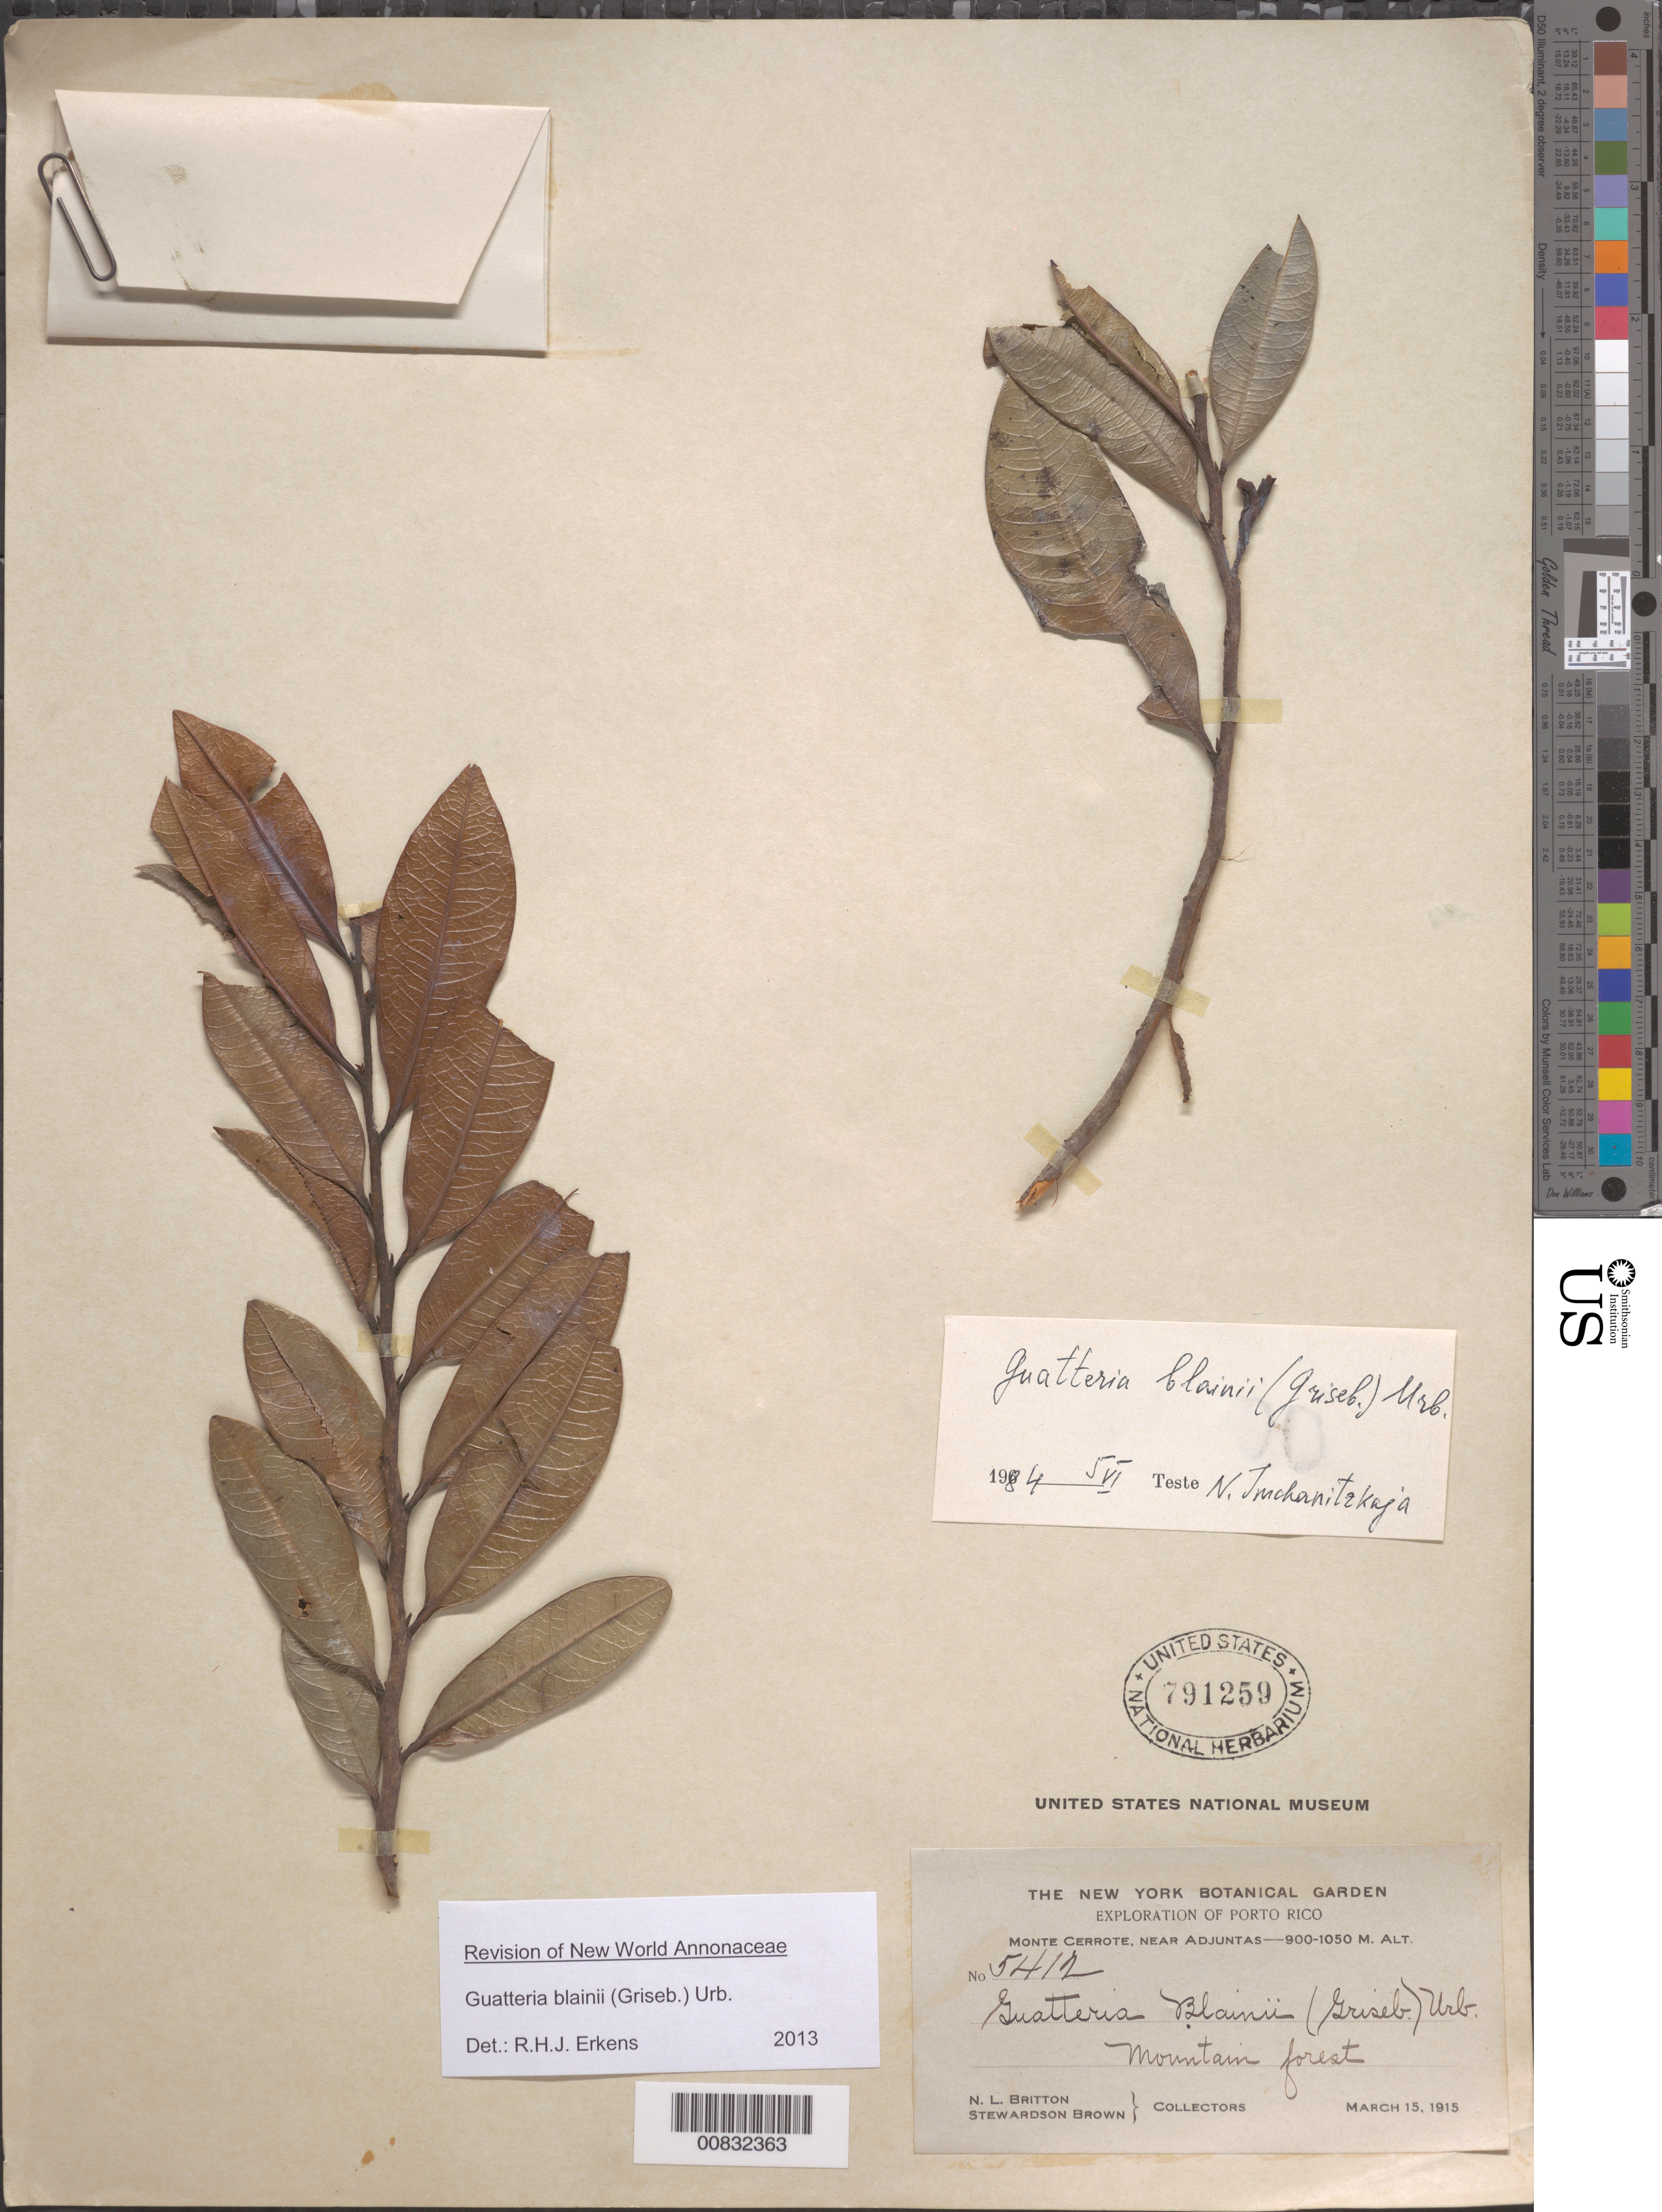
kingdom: Plantae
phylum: Tracheophyta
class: Magnoliopsida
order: Magnoliales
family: Annonaceae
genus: Guatteria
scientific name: Guatteria blainii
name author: (Griseb.) Urb.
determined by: Erkens, R. H. J.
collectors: N. Britton & J. A. Shafer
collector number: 5412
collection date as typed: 15 Mar 1913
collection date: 1913-03-15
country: Puerto Rico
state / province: Adjuntas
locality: Monte Cerrote, near Adjuntas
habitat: mountain forest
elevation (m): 900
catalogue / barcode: US 791259